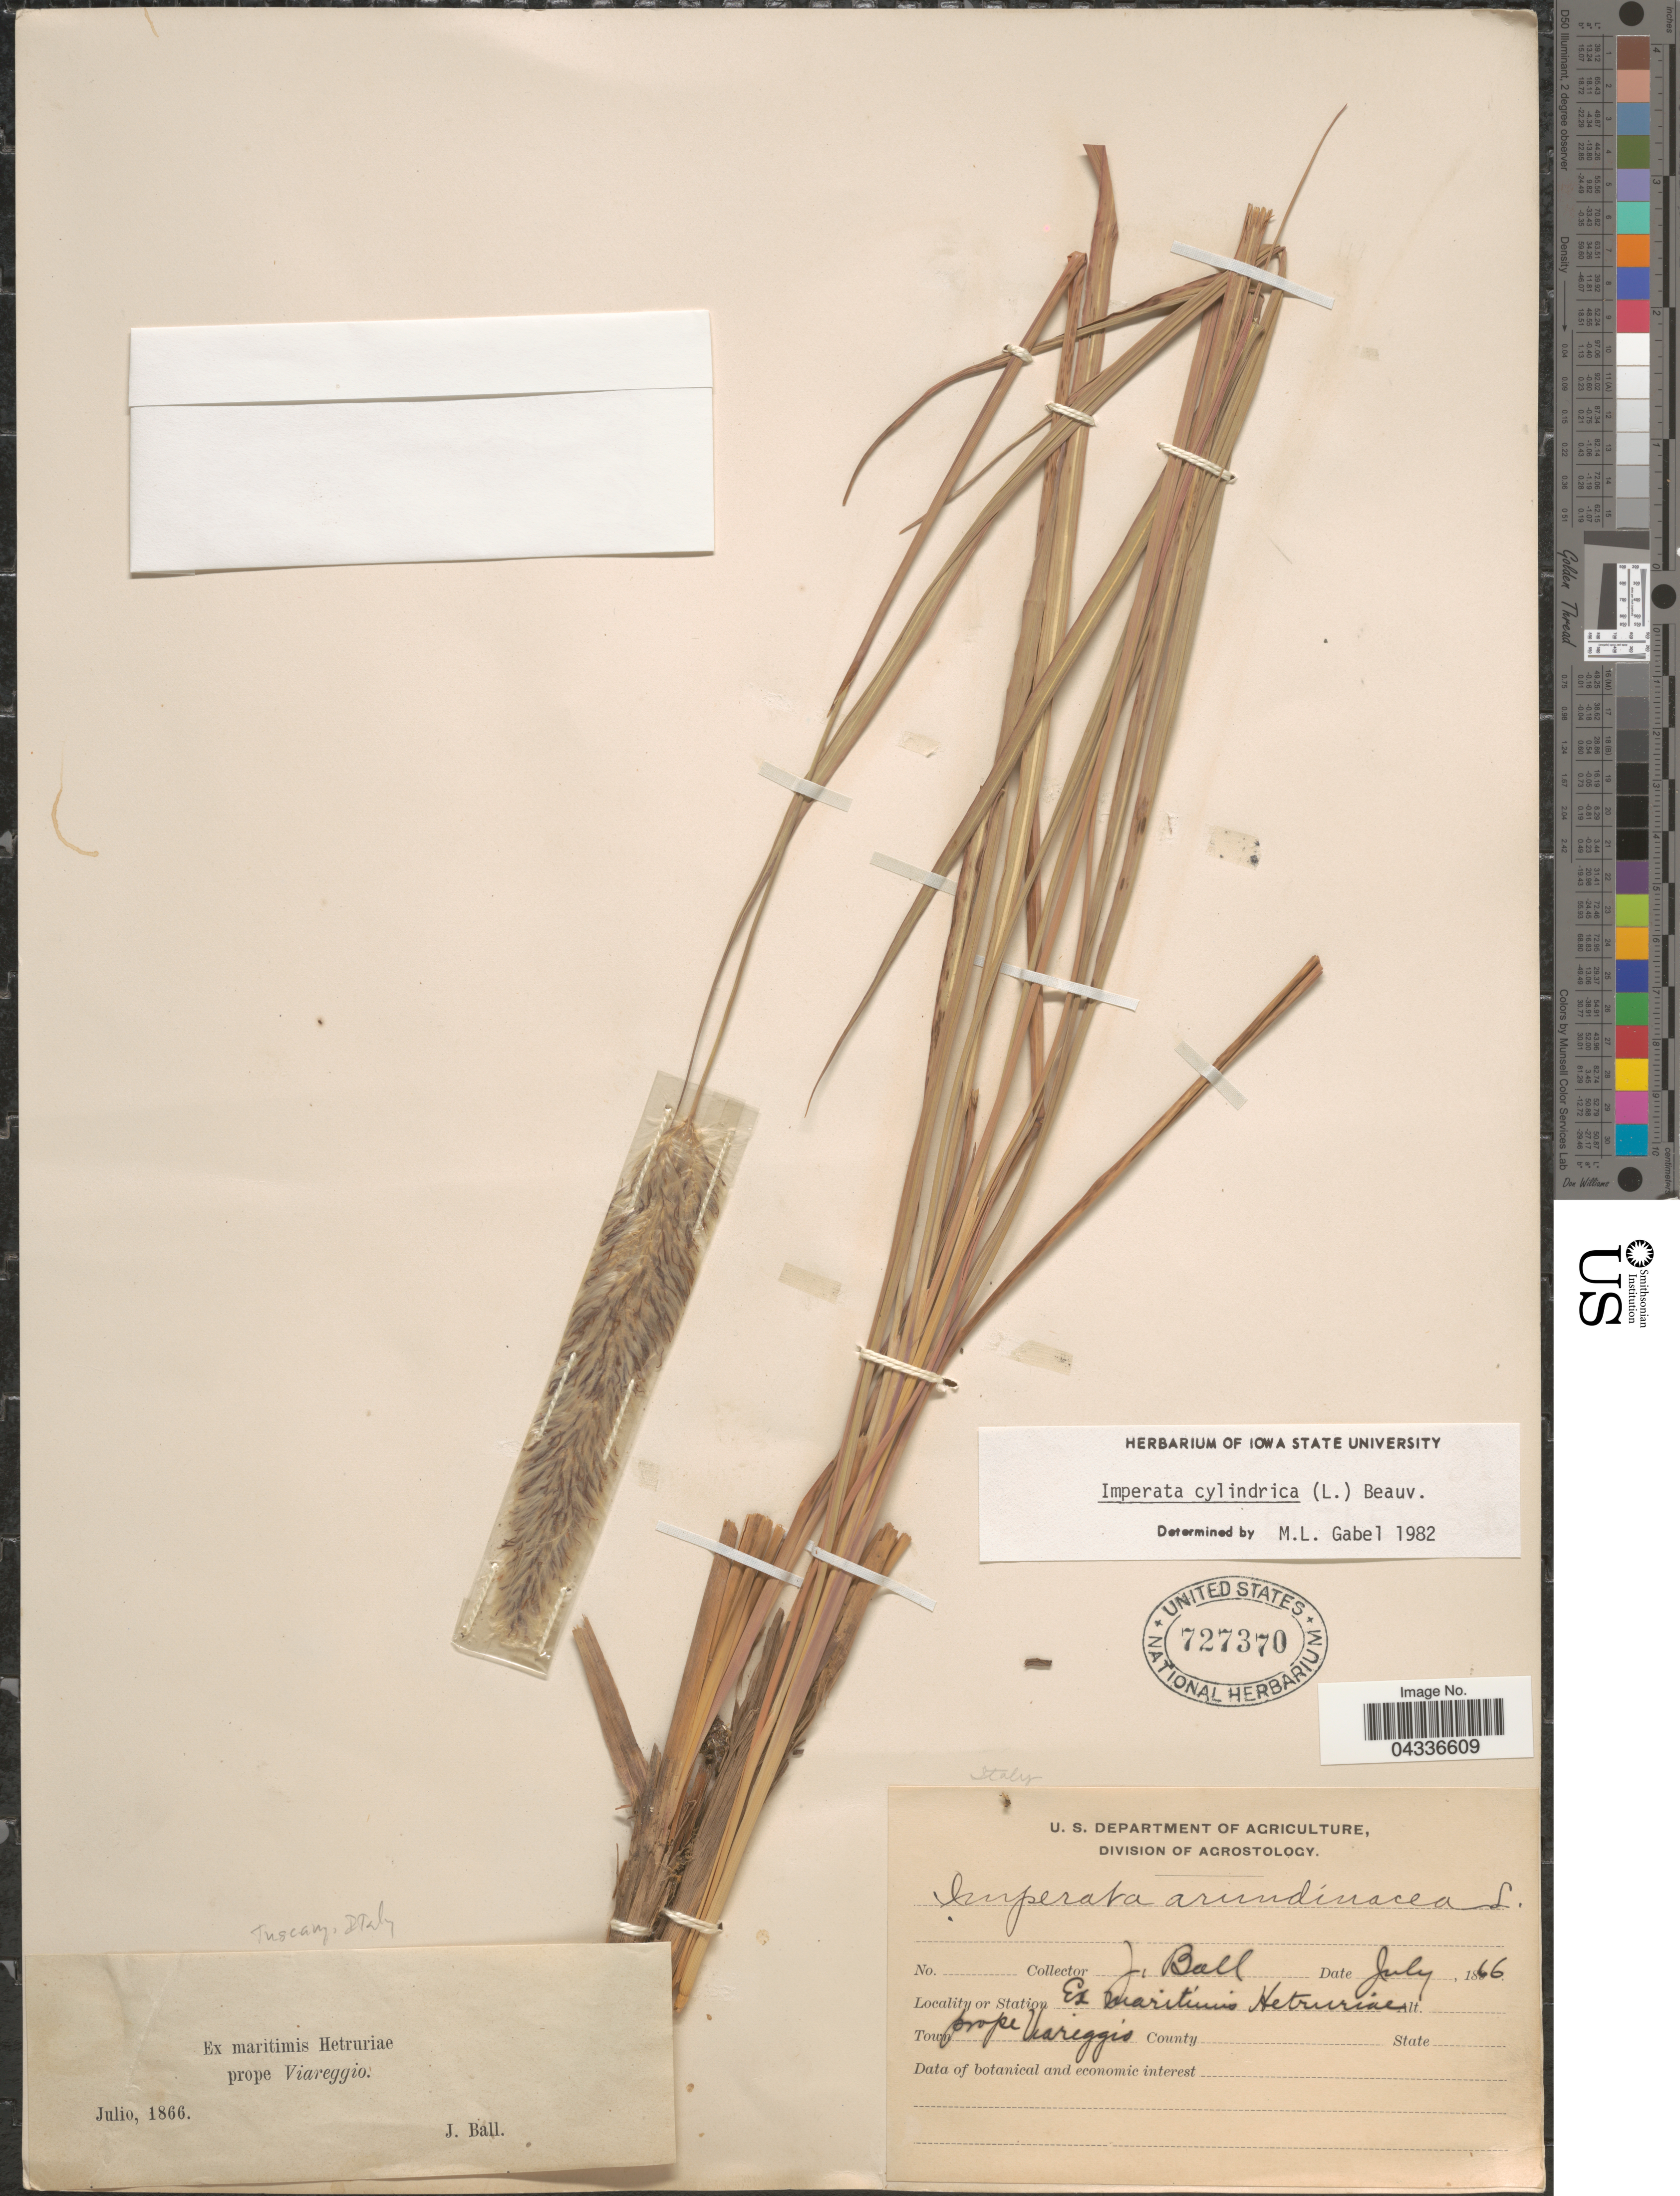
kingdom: Plantae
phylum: Tracheophyta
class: Liliopsida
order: Poales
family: Poaceae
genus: Imperata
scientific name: Imperata cylindrica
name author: (L.) P. Beauv.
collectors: J. Ball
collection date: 1866-07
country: Italy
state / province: Tuscany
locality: Ex maritimis Hetruriae prope Viareggio.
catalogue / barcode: US 727370